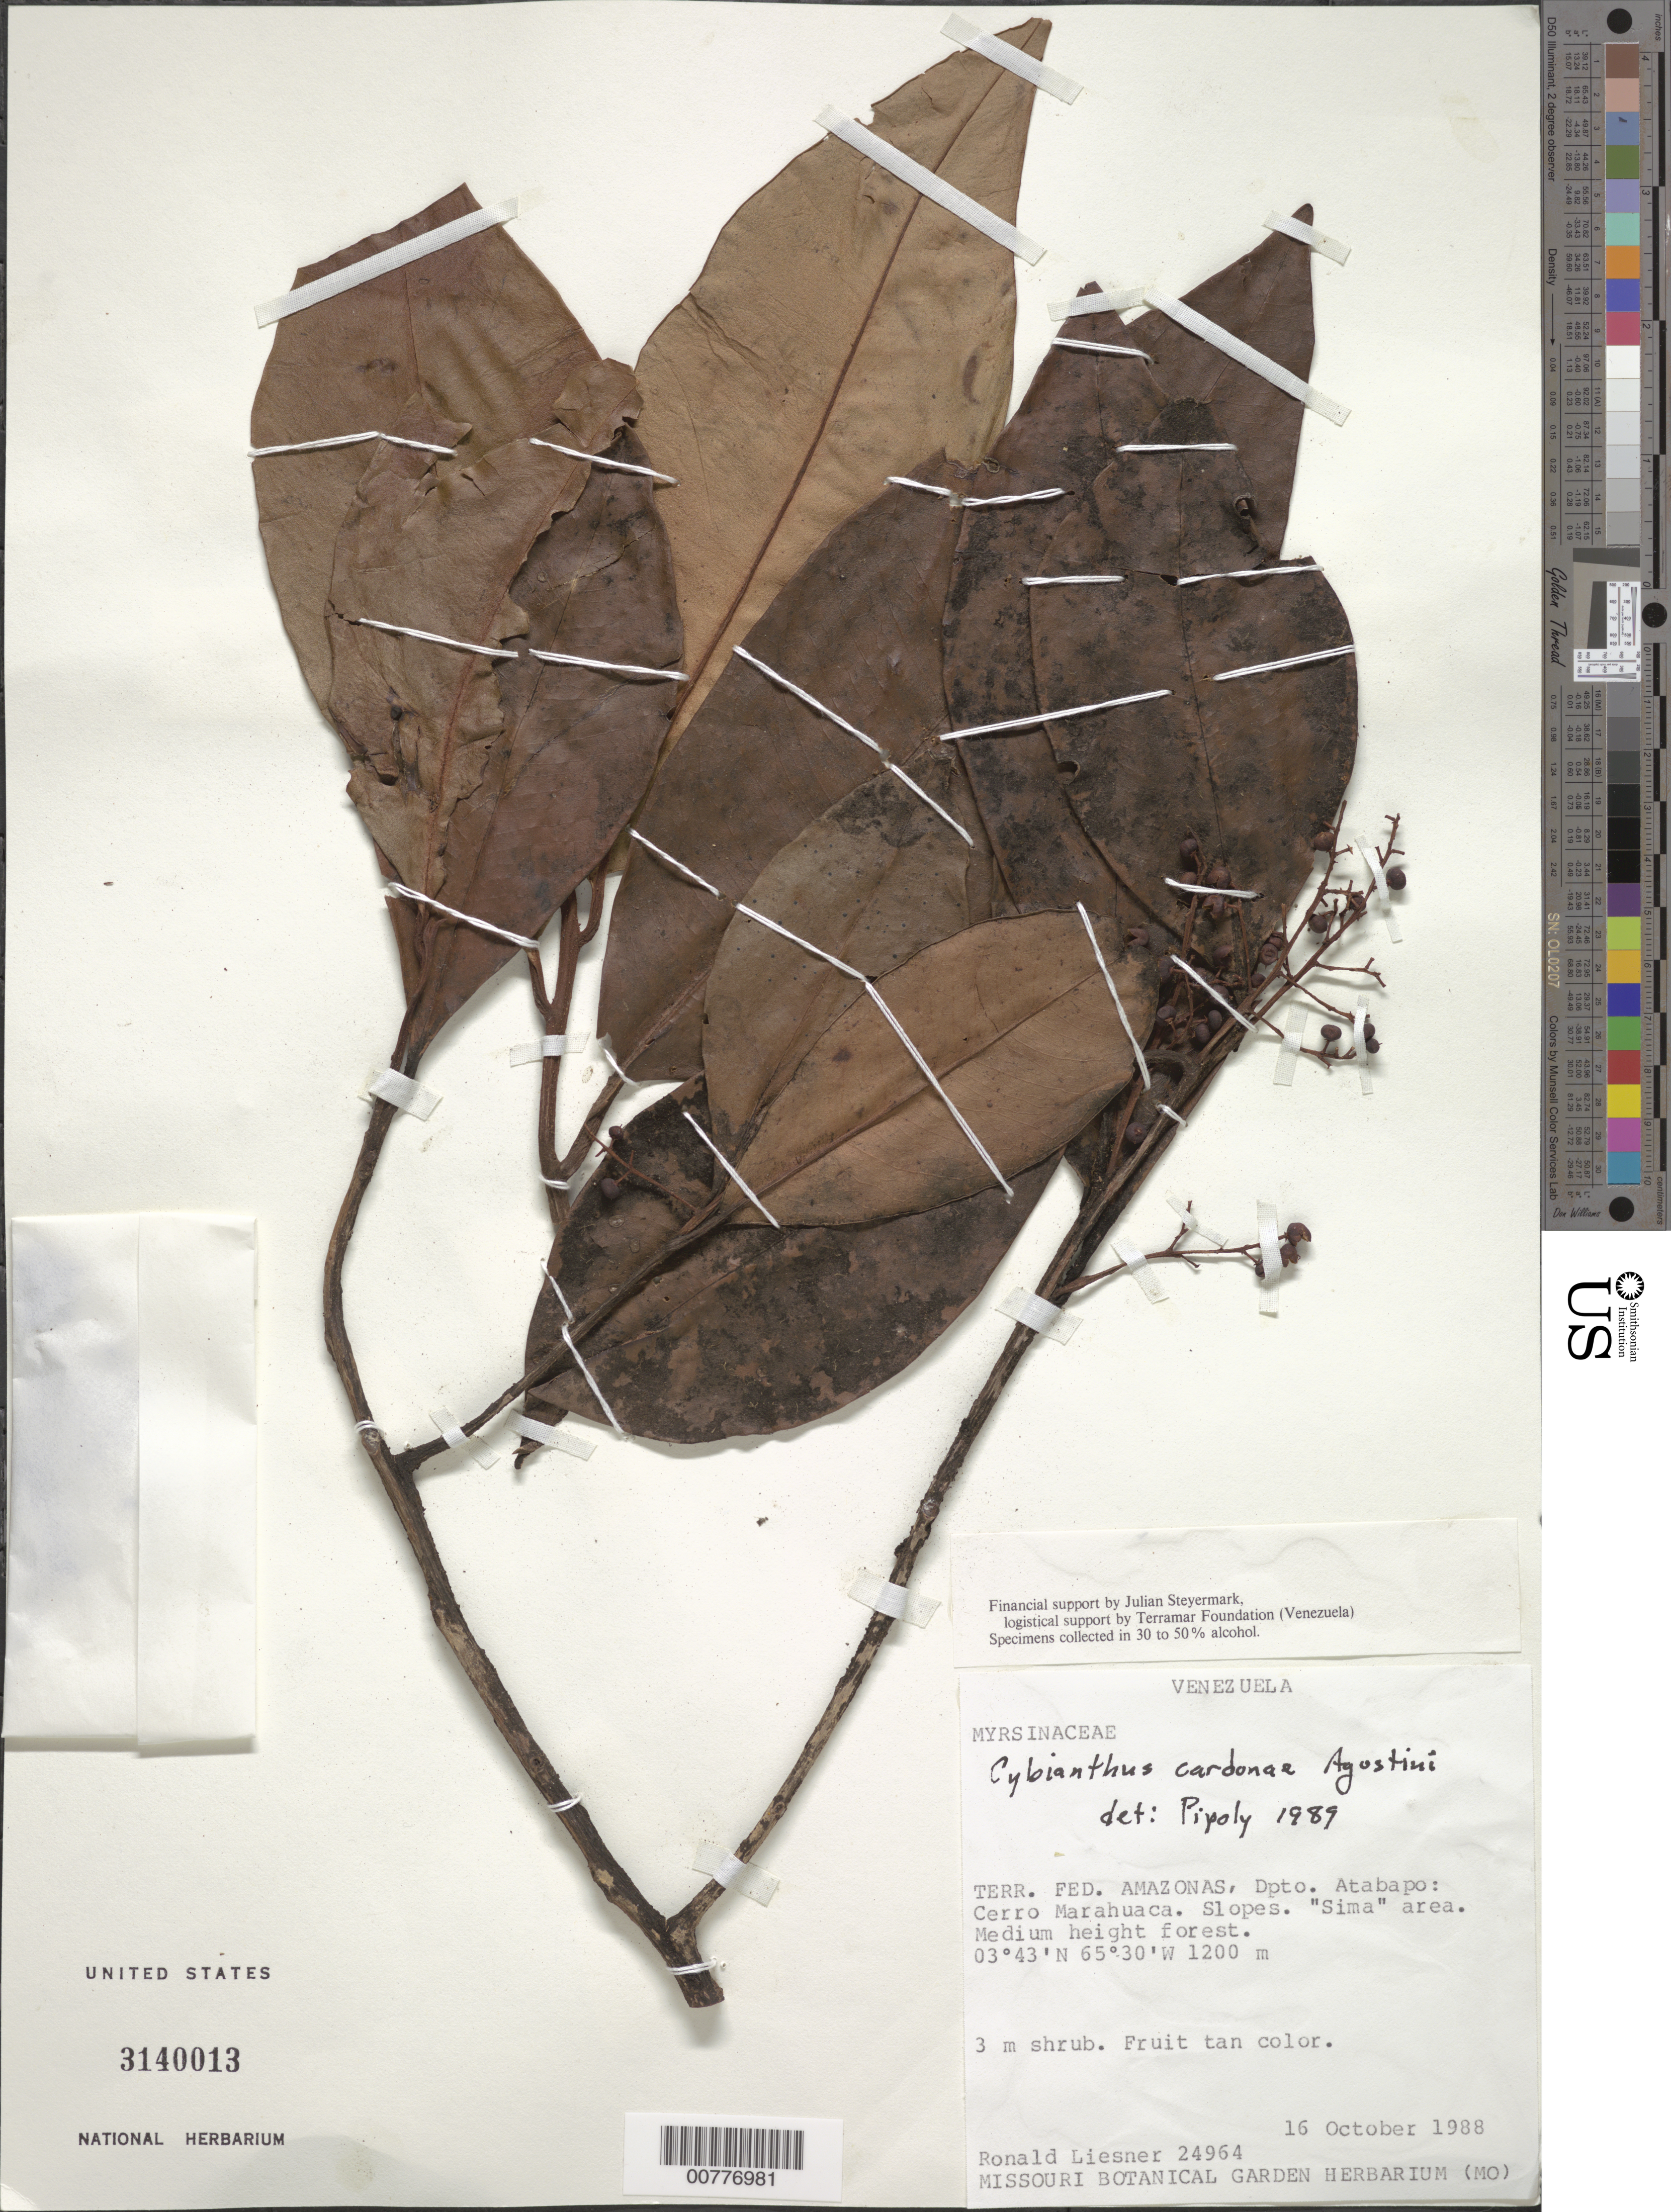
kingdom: Plantae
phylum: Tracheophyta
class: Magnoliopsida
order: Ericales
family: Primulaceae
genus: Cybianthus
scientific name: Cybianthus cardonae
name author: G. Agostini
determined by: Pipoly, J. J., III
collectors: R. L. Liesner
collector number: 24964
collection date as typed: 16-Oct-88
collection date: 1988-10-16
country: Venezuela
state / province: Amazonas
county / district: Atabapo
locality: Cerro Marahuaca, "Sima" area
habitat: Medium height forest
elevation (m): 1200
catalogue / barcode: US 3140013